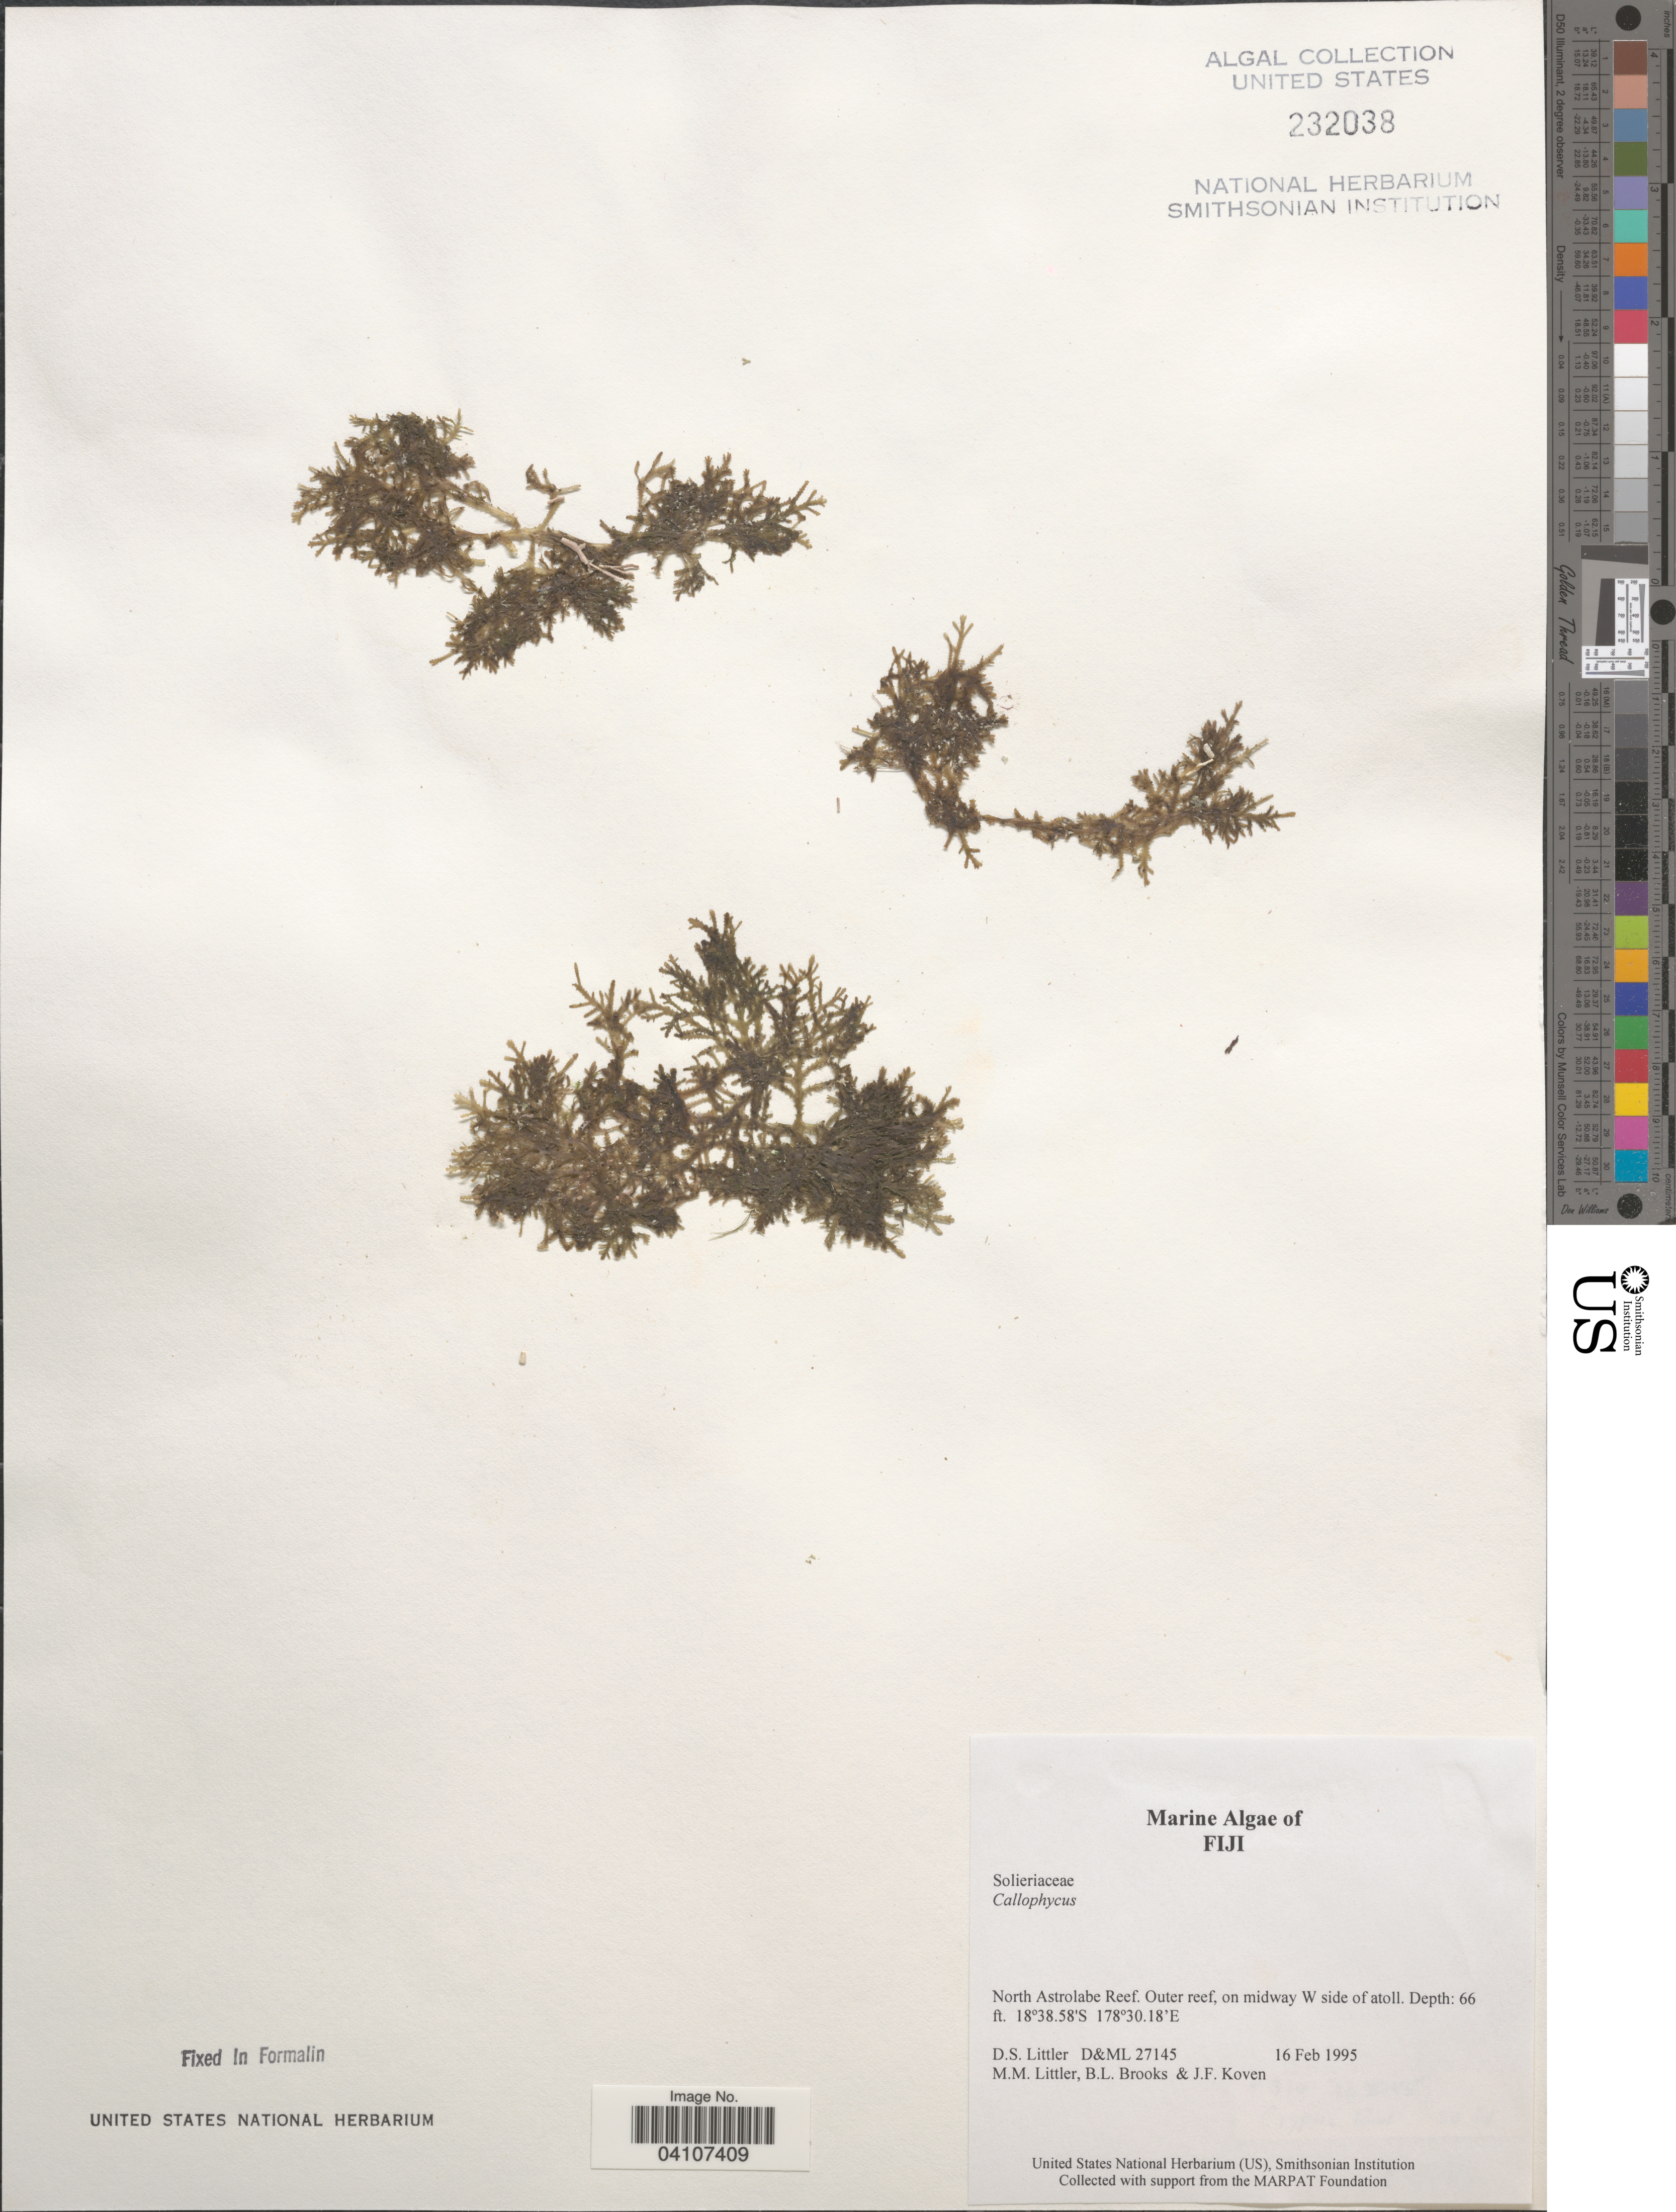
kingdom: Plantae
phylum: Rhodophyta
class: Florideophyceae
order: Gigartinales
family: Solieriaceae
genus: Callophycus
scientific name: Callophycus sp.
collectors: D. S. Littler, B. Brooks & J. Koven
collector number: D&ML 27145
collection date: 1995-02-16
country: Fiji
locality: North Astrolobe Reef. Outer reef, on midway W side of atoll.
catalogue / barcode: US 232038